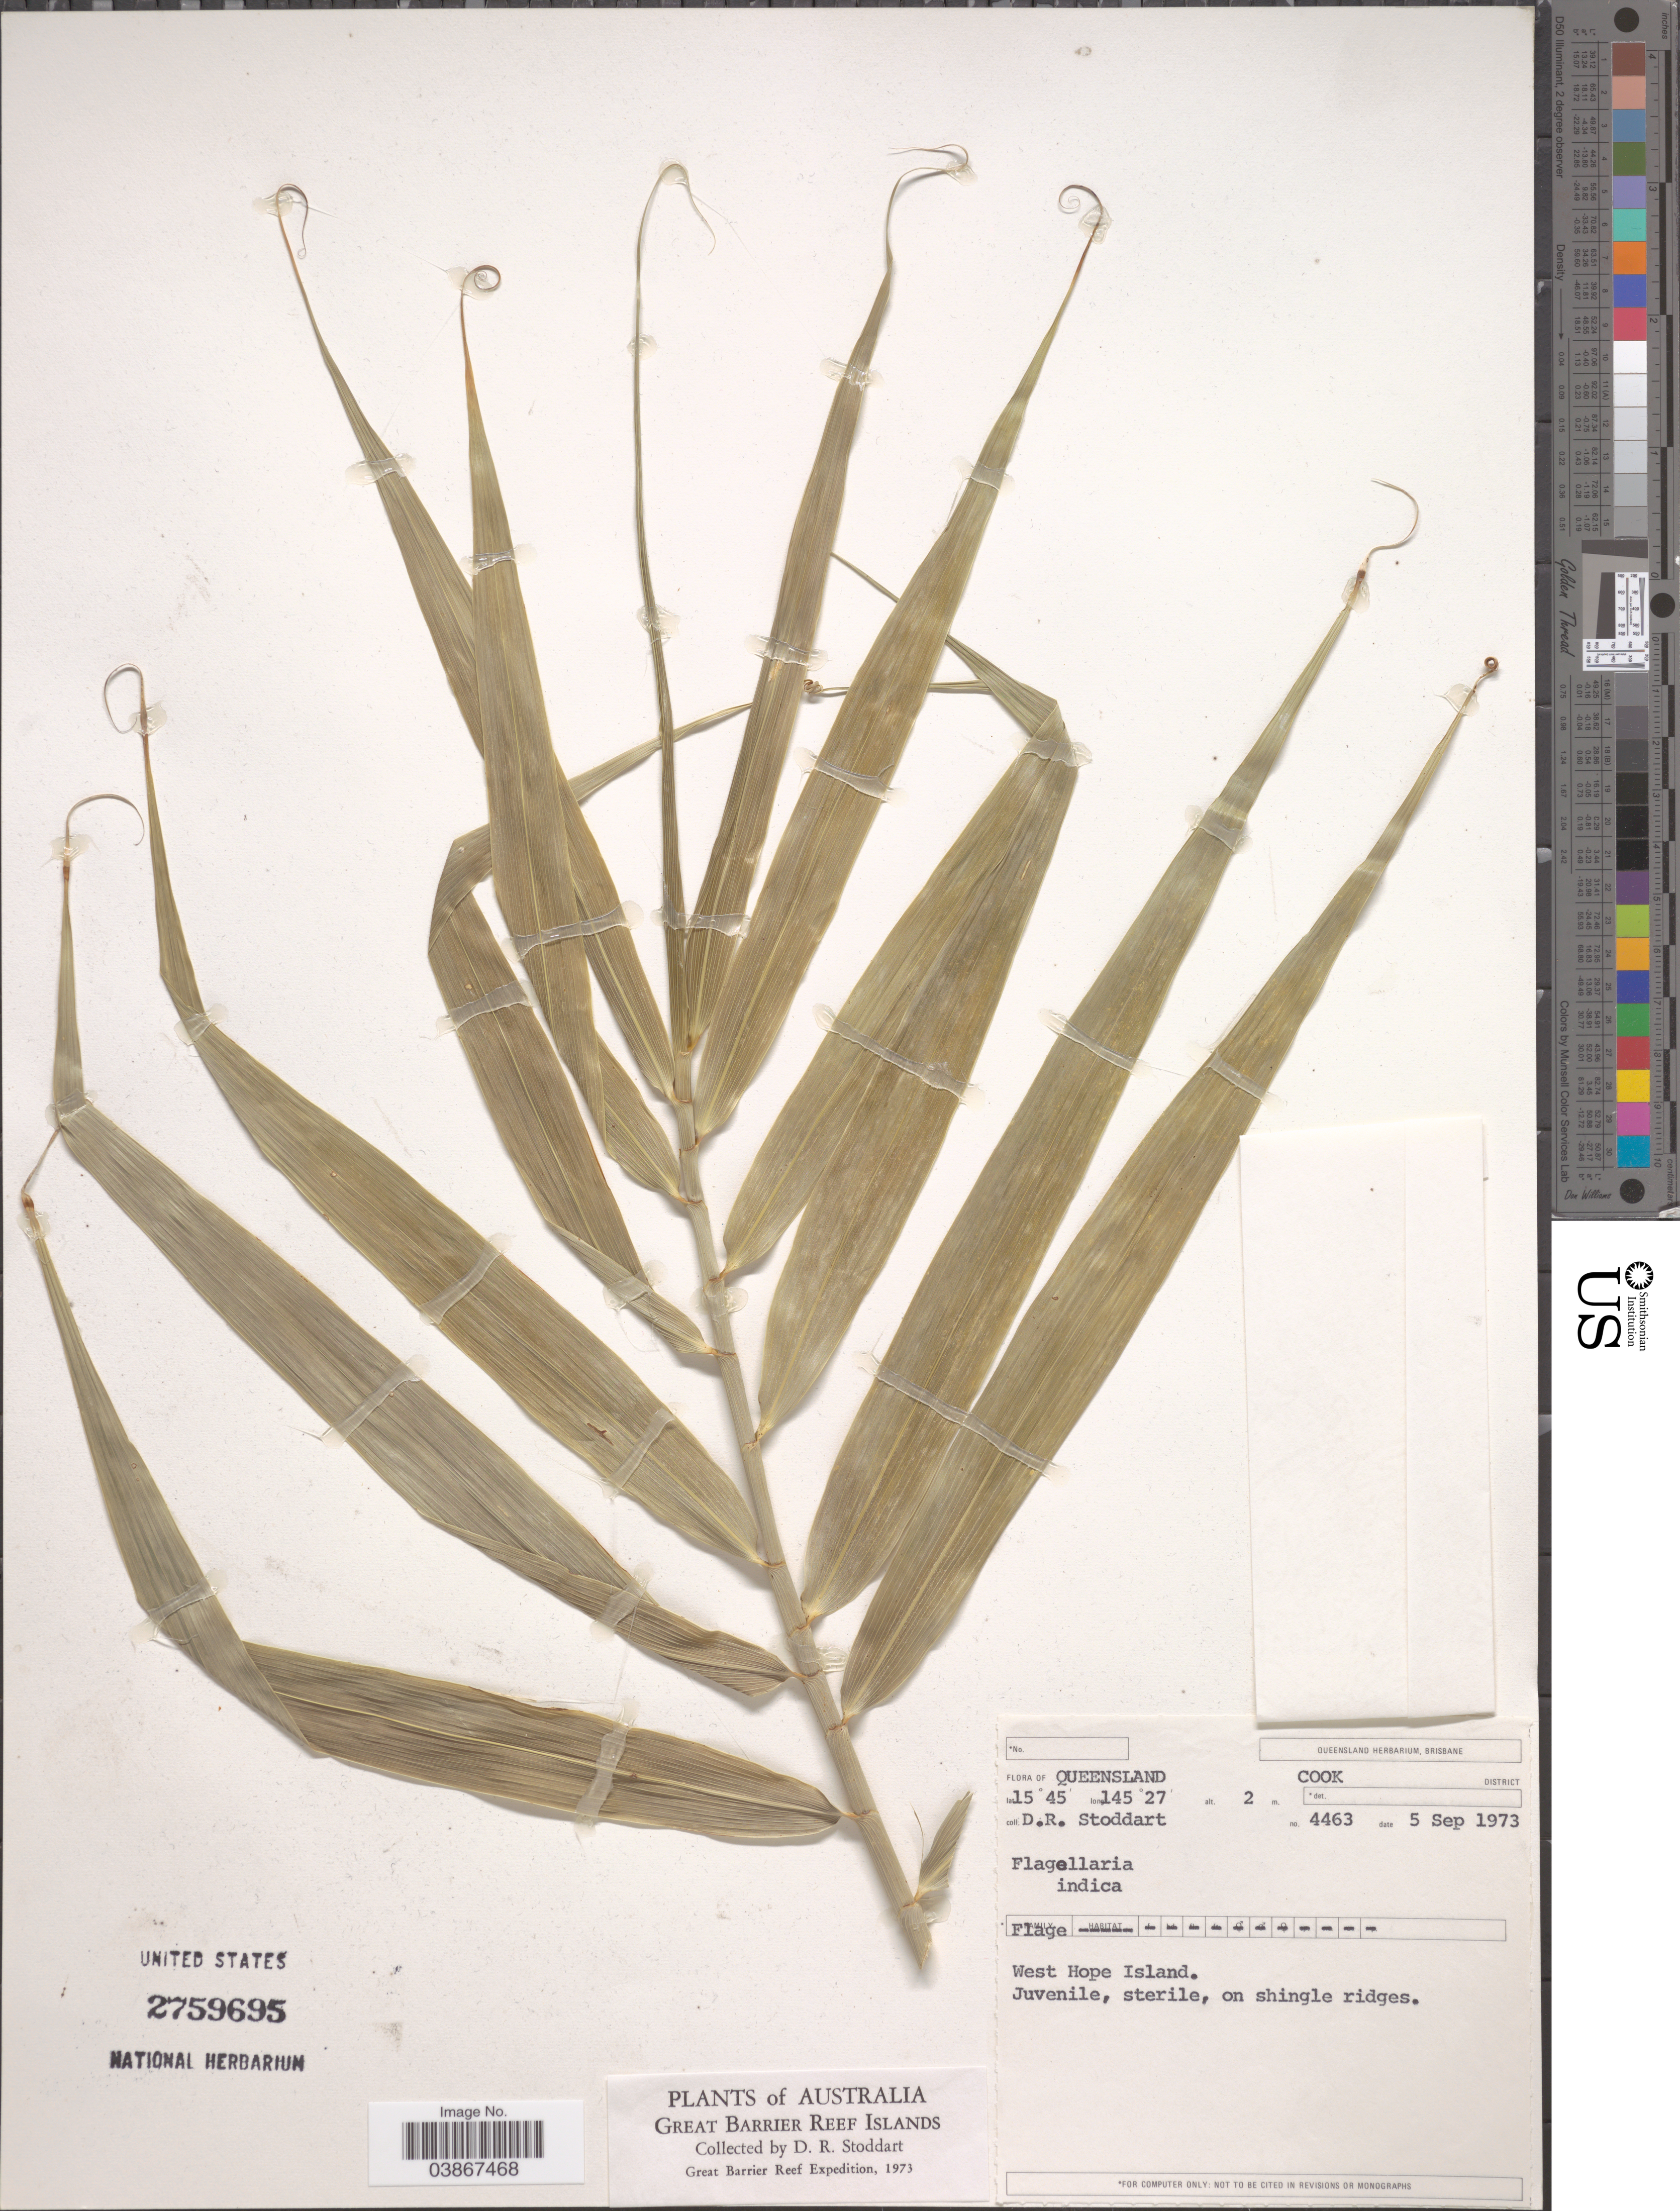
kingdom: Plantae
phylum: Tracheophyta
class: Liliopsida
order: Poales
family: Flagellariaceae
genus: Flagellaria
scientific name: Flagellaria indica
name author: L.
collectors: D. R. Stoddart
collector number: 4463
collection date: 1973-09-05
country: Australia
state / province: Queensland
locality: Great Barrier Reef Islands. West Hope Island.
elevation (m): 2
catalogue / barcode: US 2759695